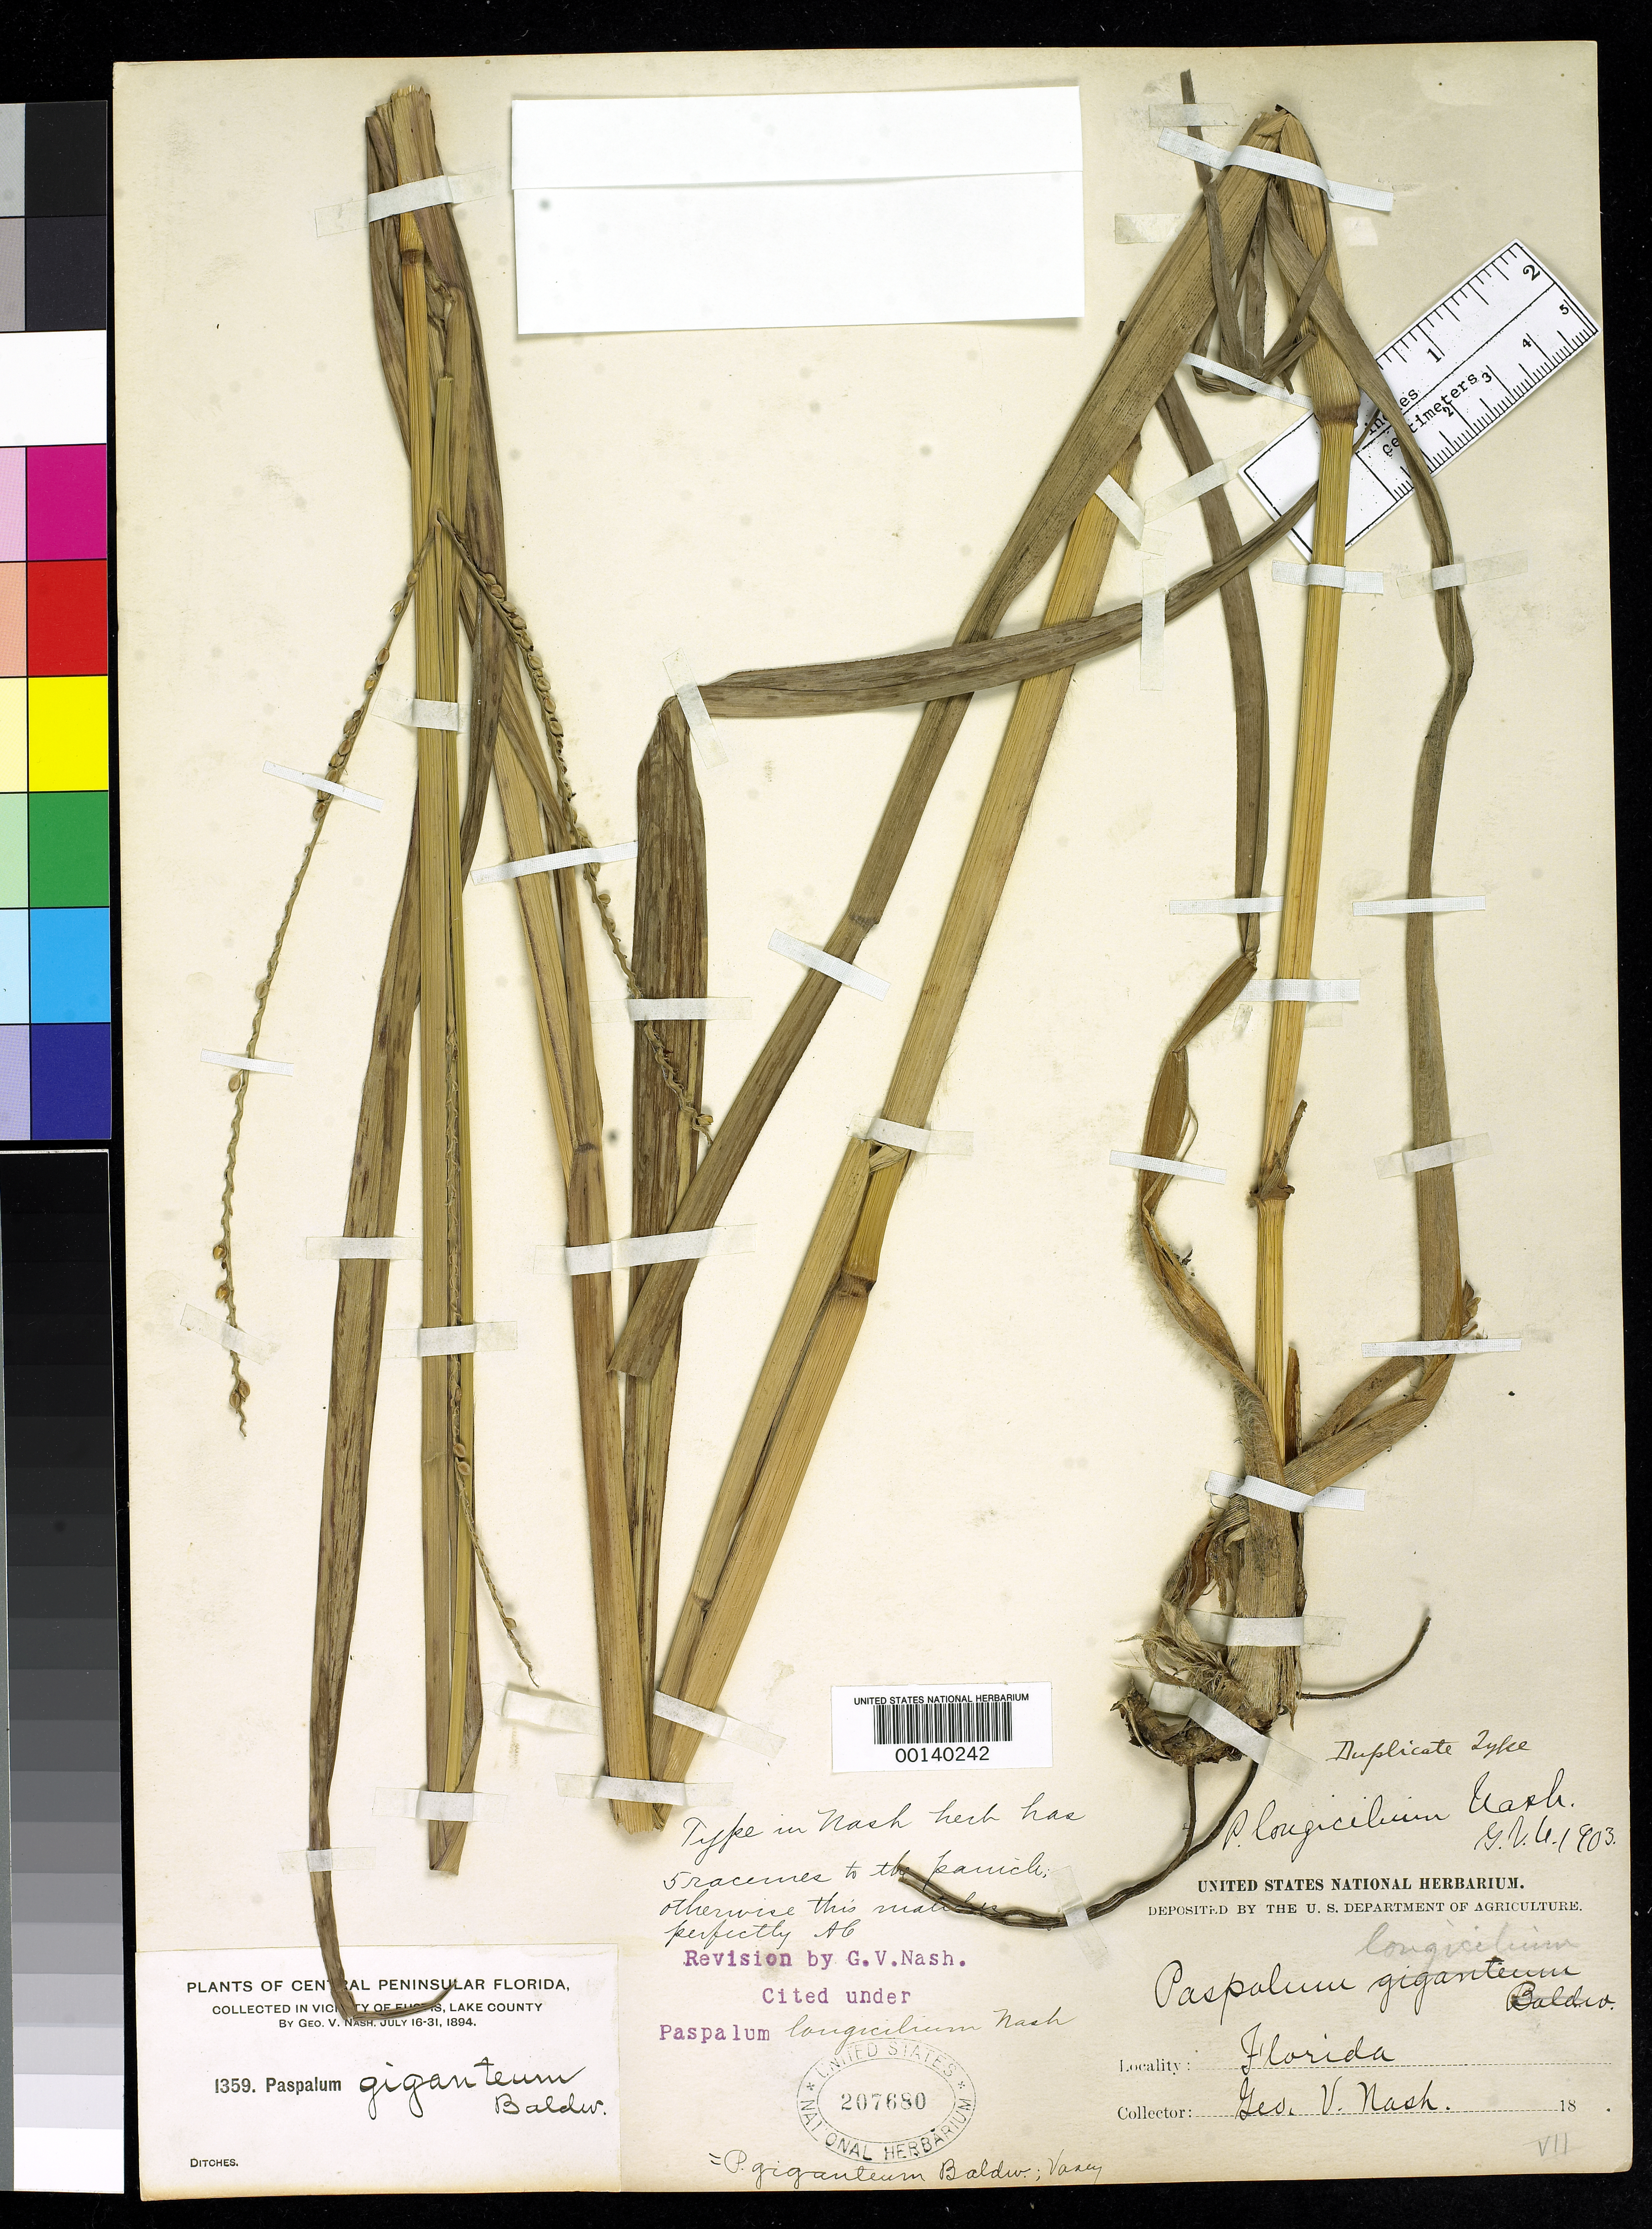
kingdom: Plantae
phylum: Tracheophyta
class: Liliopsida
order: Poales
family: Poaceae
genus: Paspalum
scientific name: Paspalum longicilium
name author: Nash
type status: Isotype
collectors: G. V. Nash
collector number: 1359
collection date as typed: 16 Jul 1894 to 31 Jul 1894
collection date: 1894-07-16/1894-07-31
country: United States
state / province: Florida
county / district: Lake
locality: Near Eustis.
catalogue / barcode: US 207680